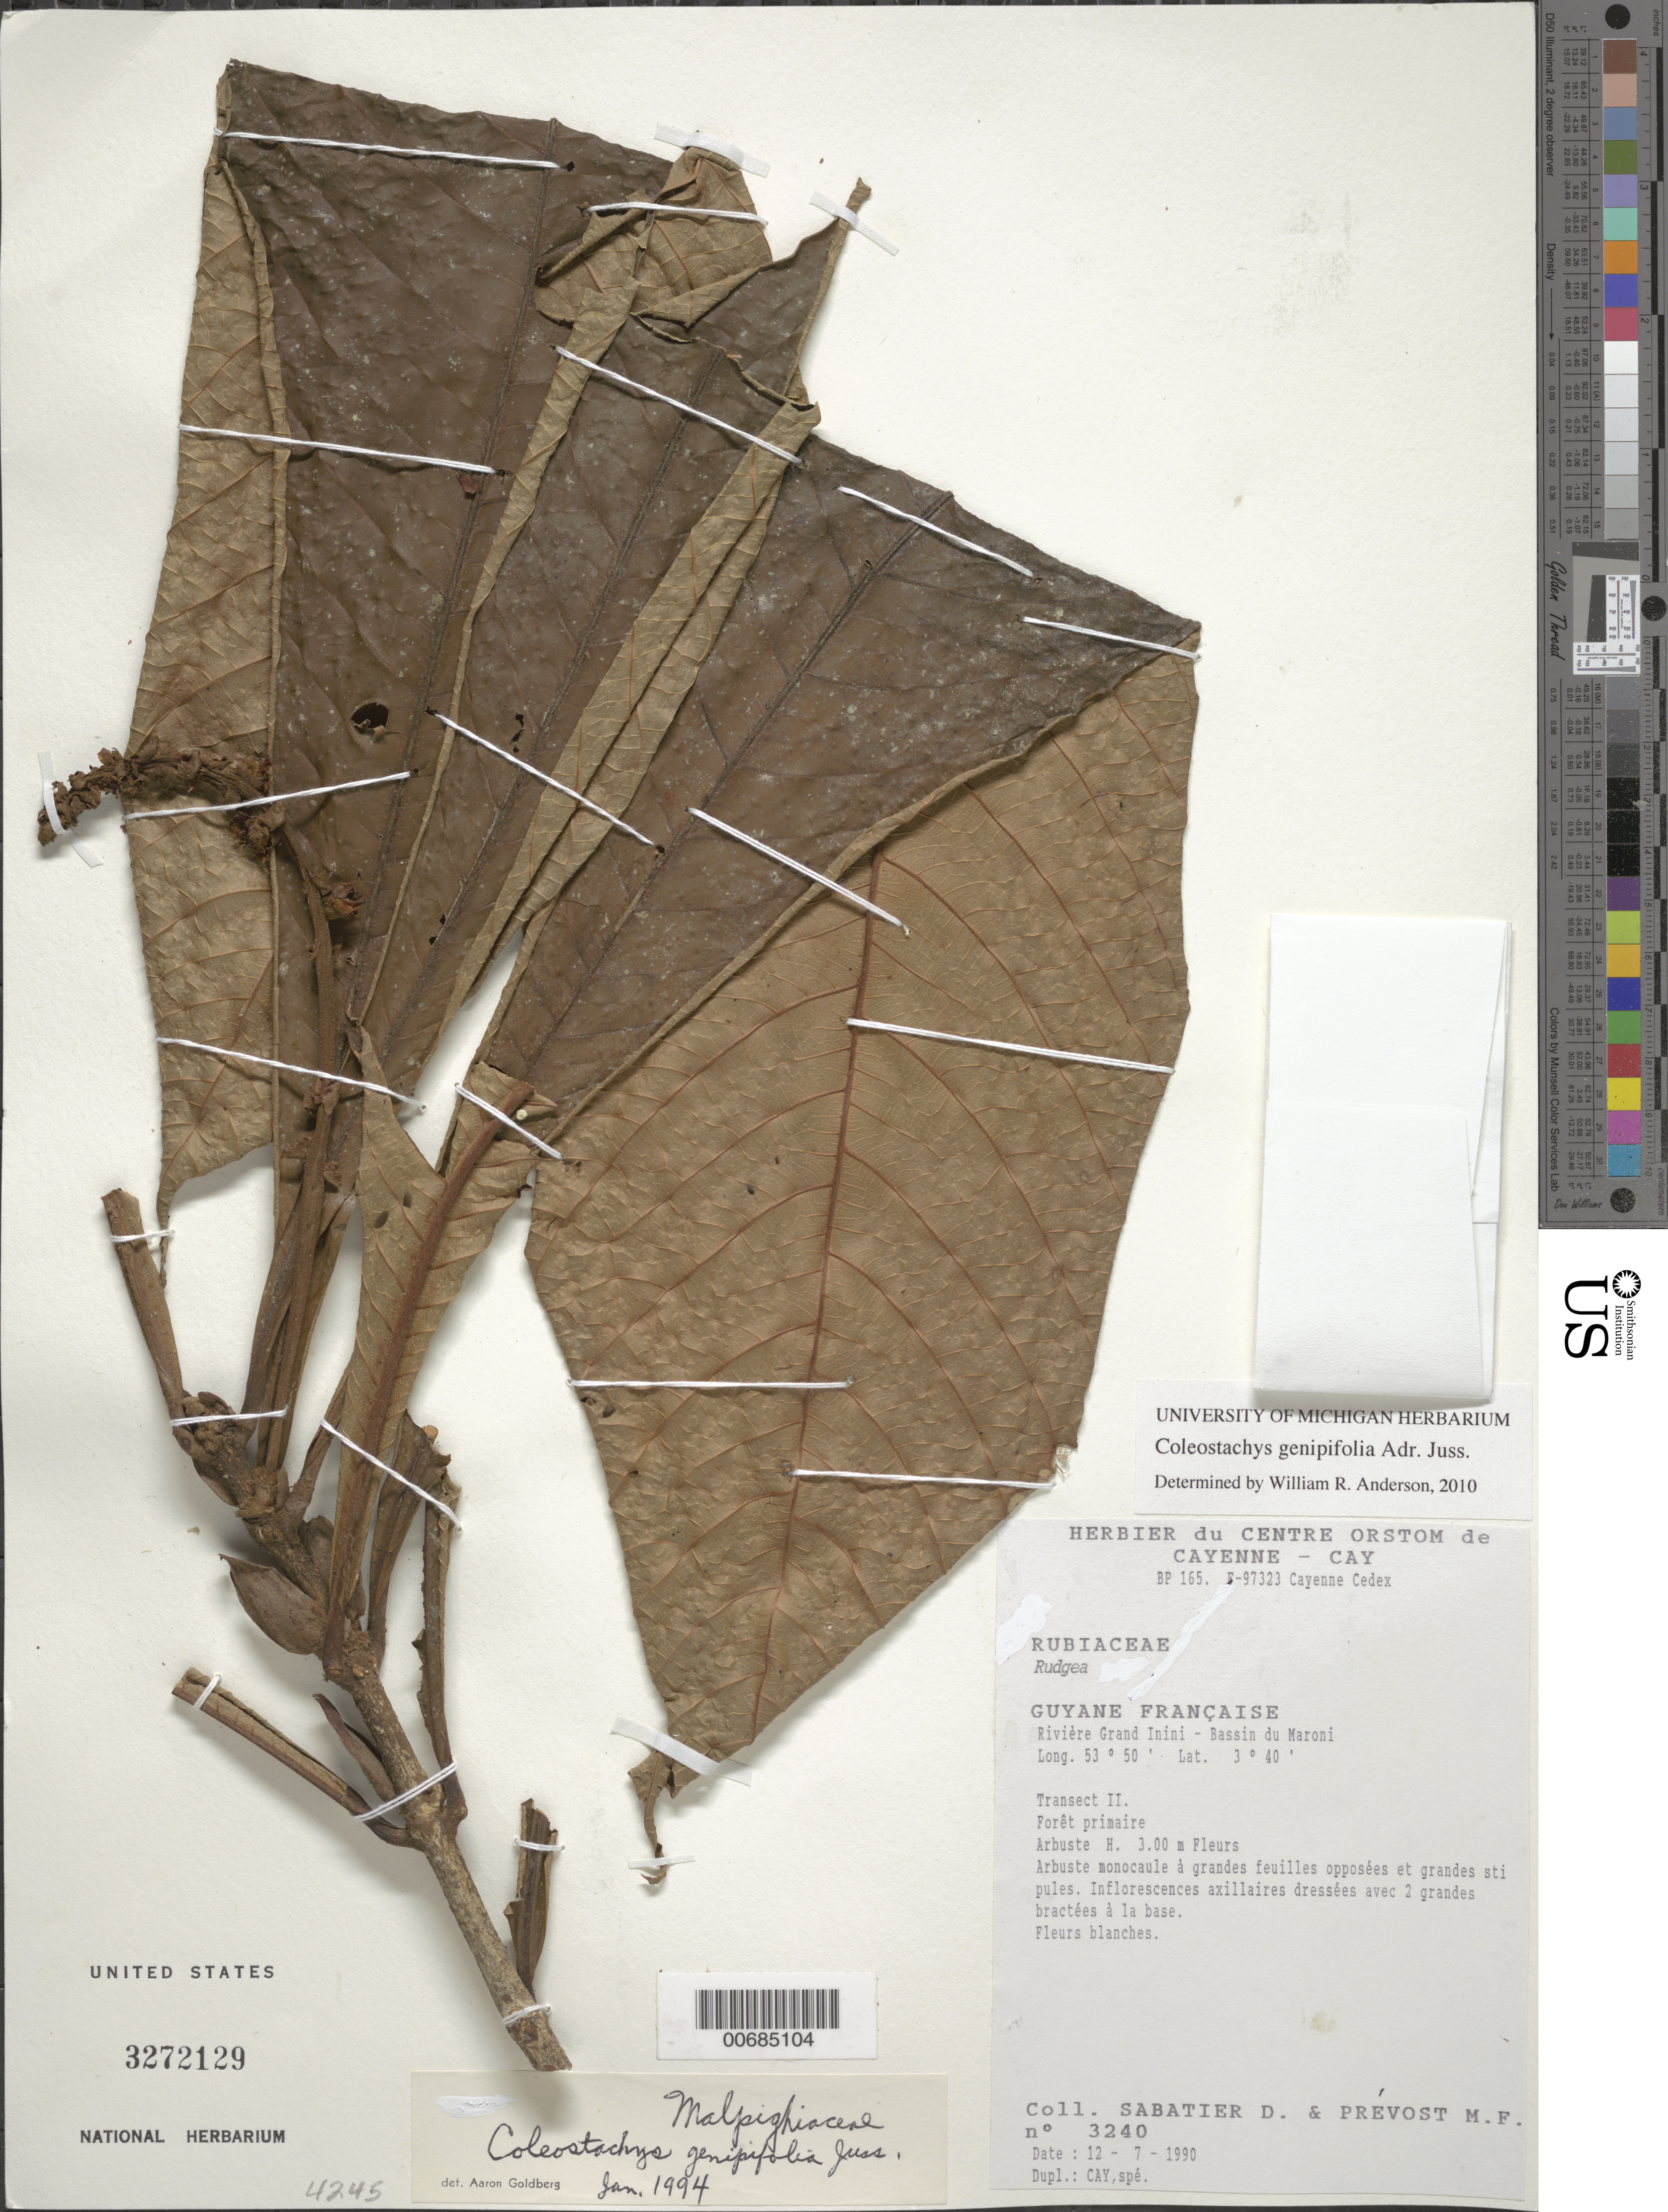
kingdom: Plantae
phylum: Tracheophyta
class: Magnoliopsida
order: Malpighiales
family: Malpighiaceae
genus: Coleostachys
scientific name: Coleostachys genipifolia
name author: A. Juss.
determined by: Anderson, W. R., (MICH), University of Michigan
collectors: D. Sabatier & M.-F. Prévost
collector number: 3240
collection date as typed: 12-Jul-90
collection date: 1990-07-12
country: French Guiana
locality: Rivière Grand Inini, Bassin de Maroni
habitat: Primary forest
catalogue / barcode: US 3272129